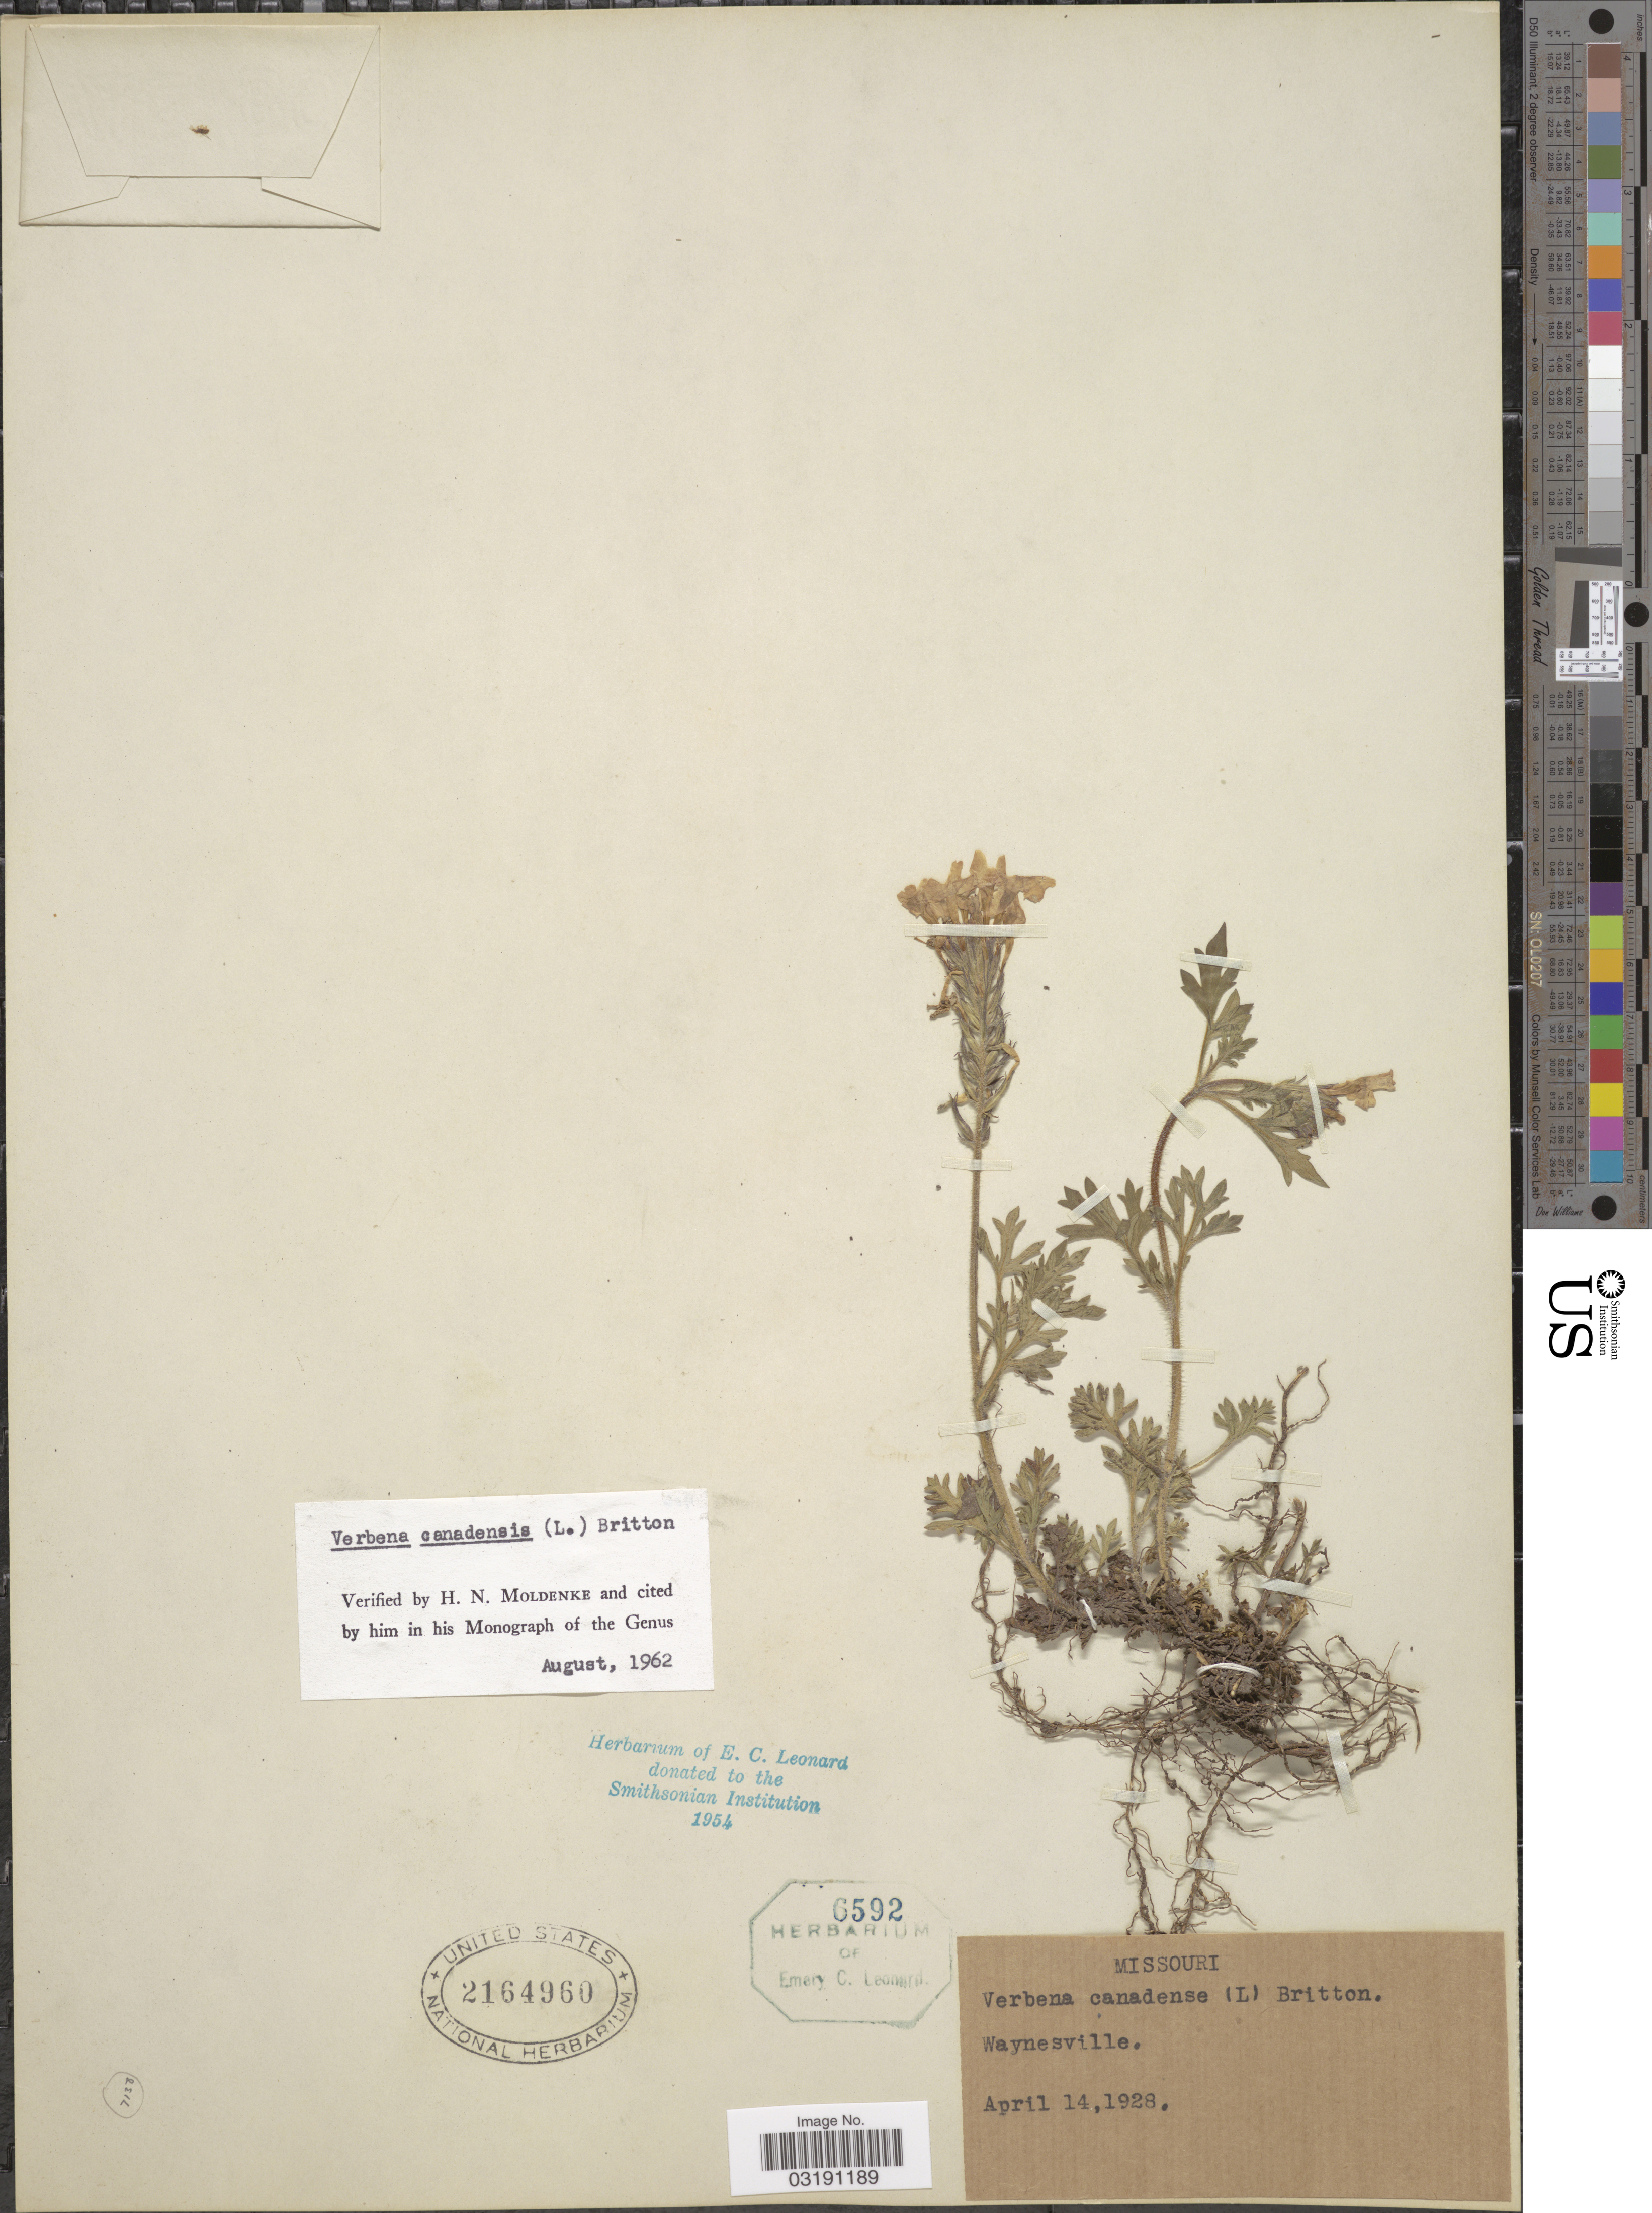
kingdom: Plantae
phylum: Tracheophyta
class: Magnoliopsida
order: Lamiales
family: Verbenaceae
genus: Verbena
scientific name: Verbena canadensis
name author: (L.) Britton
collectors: ex herb. E.C. Leonard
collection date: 1928-04-14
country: United States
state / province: Missouri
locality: Waynesville.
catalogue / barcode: US 2164960